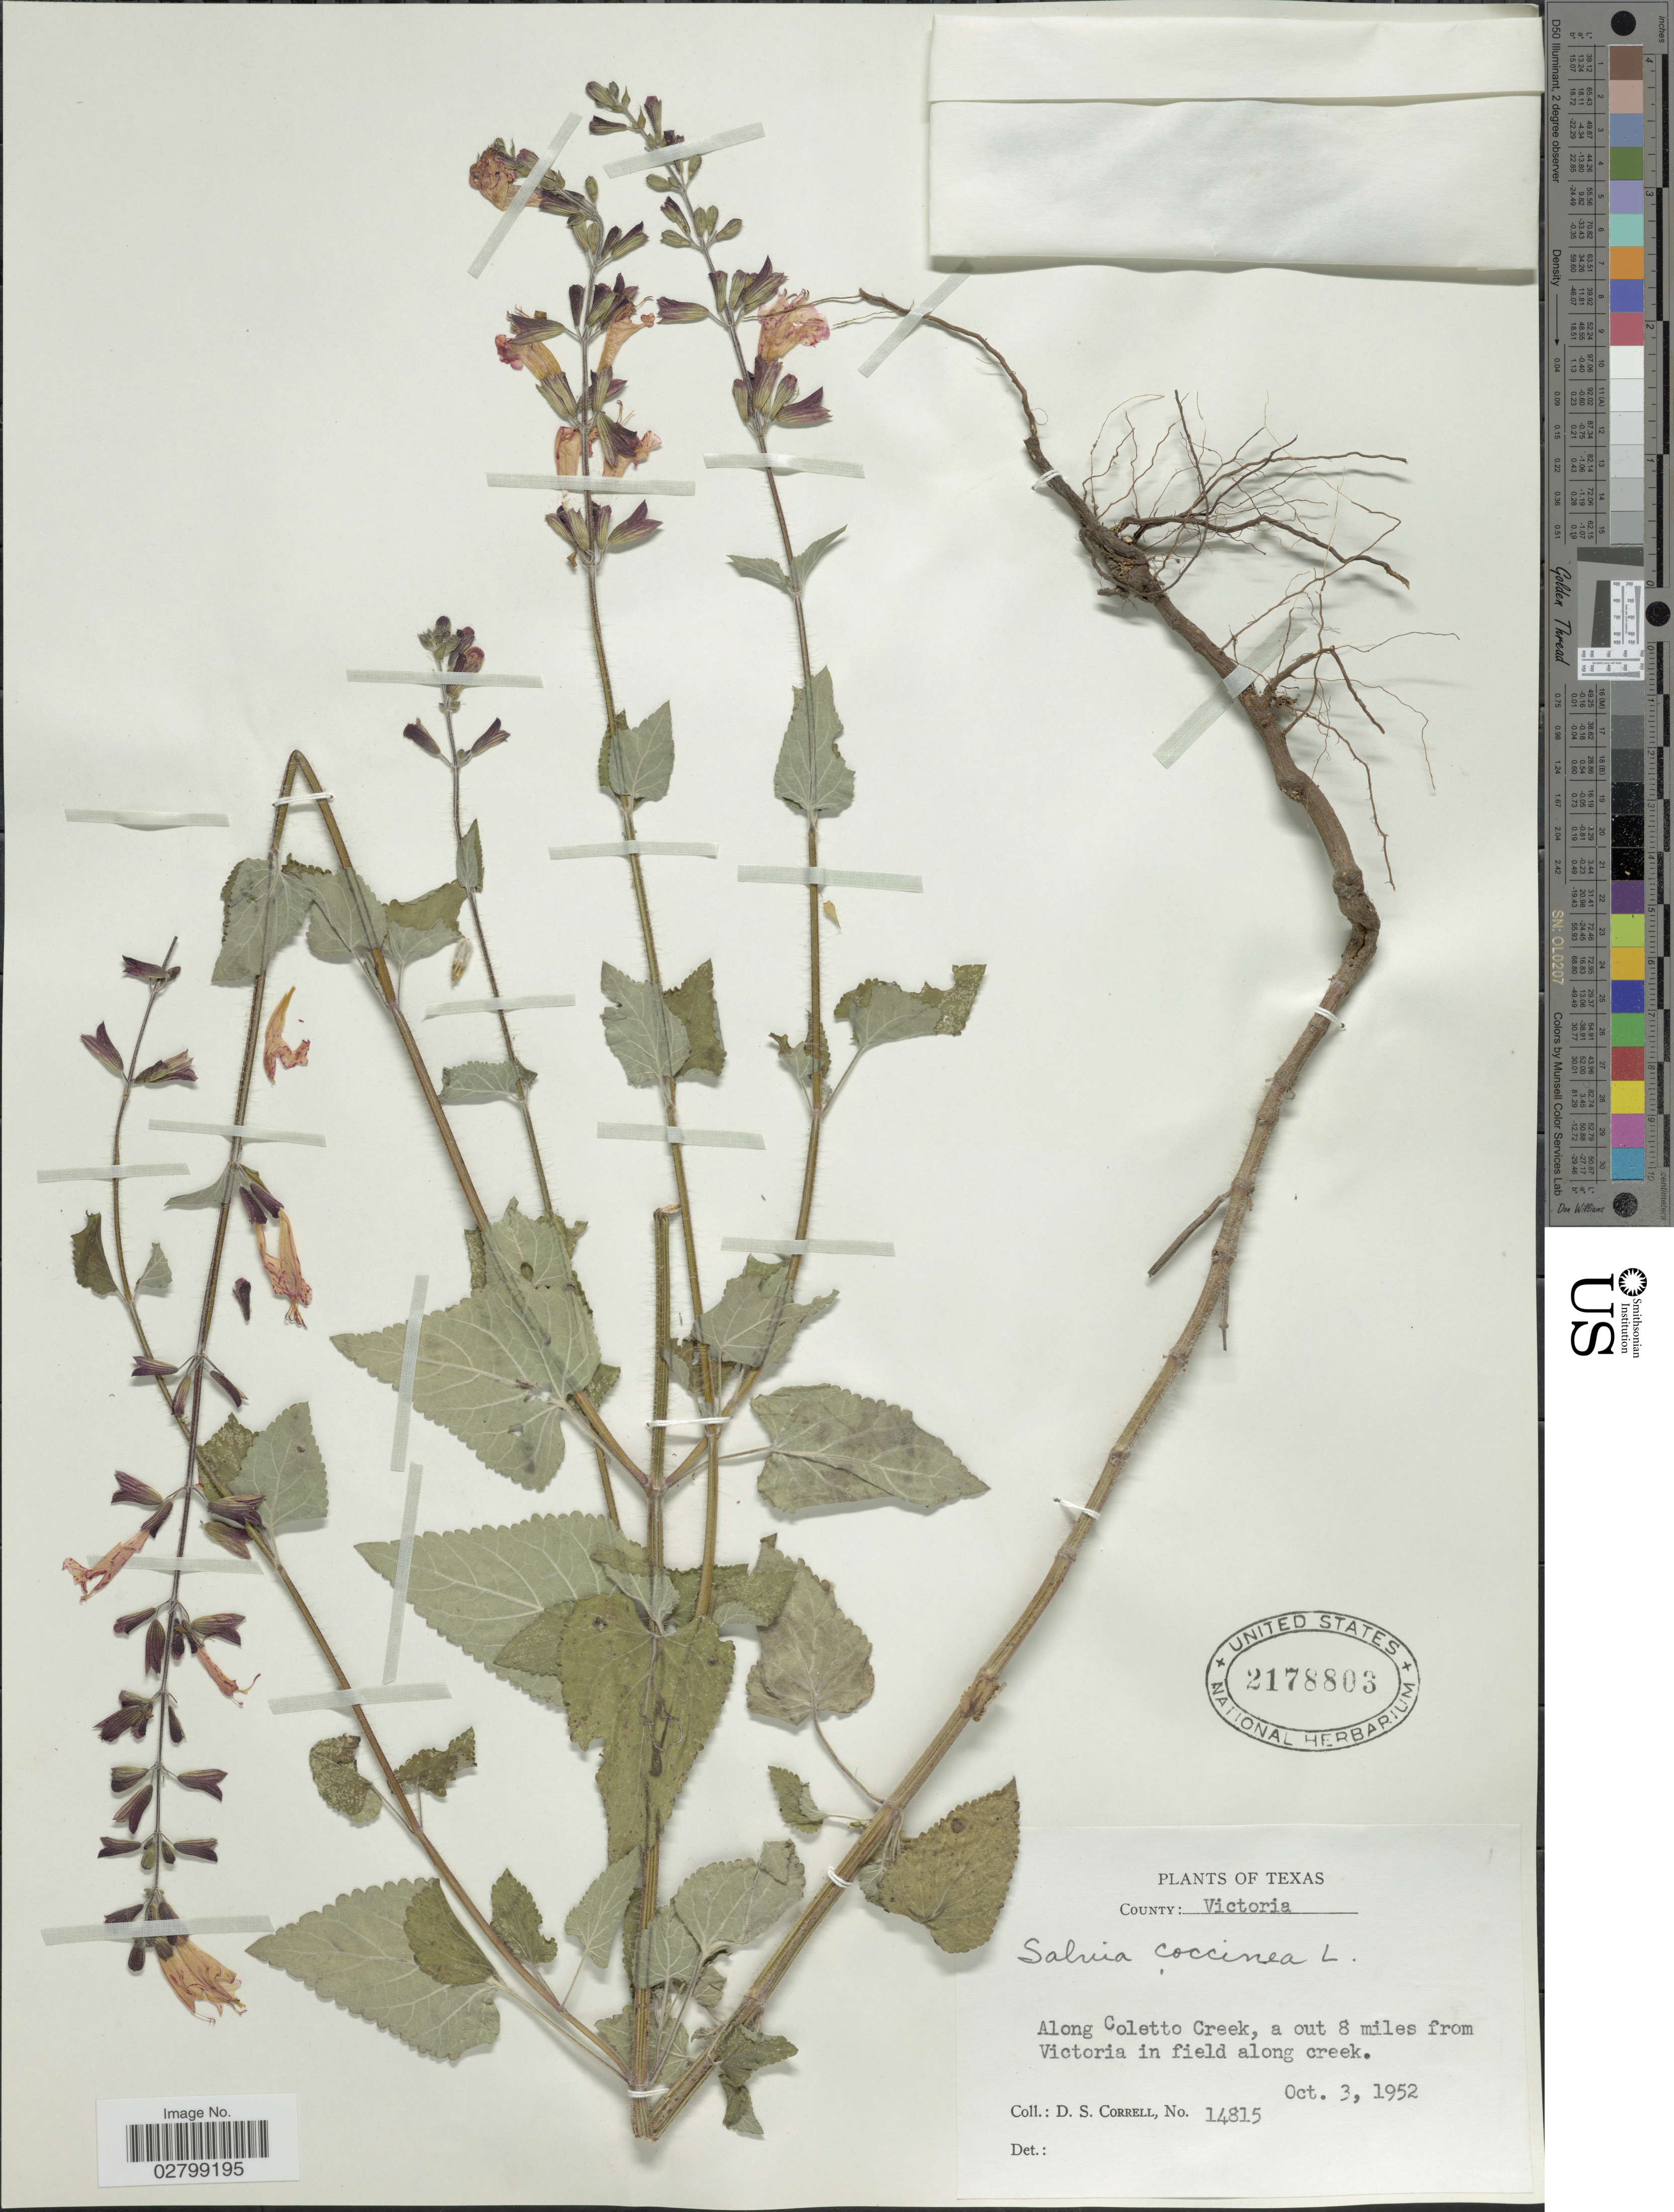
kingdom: Plantae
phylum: Tracheophyta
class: Magnoliopsida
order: Lamiales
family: Lamiaceae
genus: Salvia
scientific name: Salvia coccinea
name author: Etlinger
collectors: D. S. Correll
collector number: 14815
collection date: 1952-10-03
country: United States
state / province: Texas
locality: County: Victoria. Along Coletto Creek, a out 8 miles from Victoria in field along creek.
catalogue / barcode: US 2178803